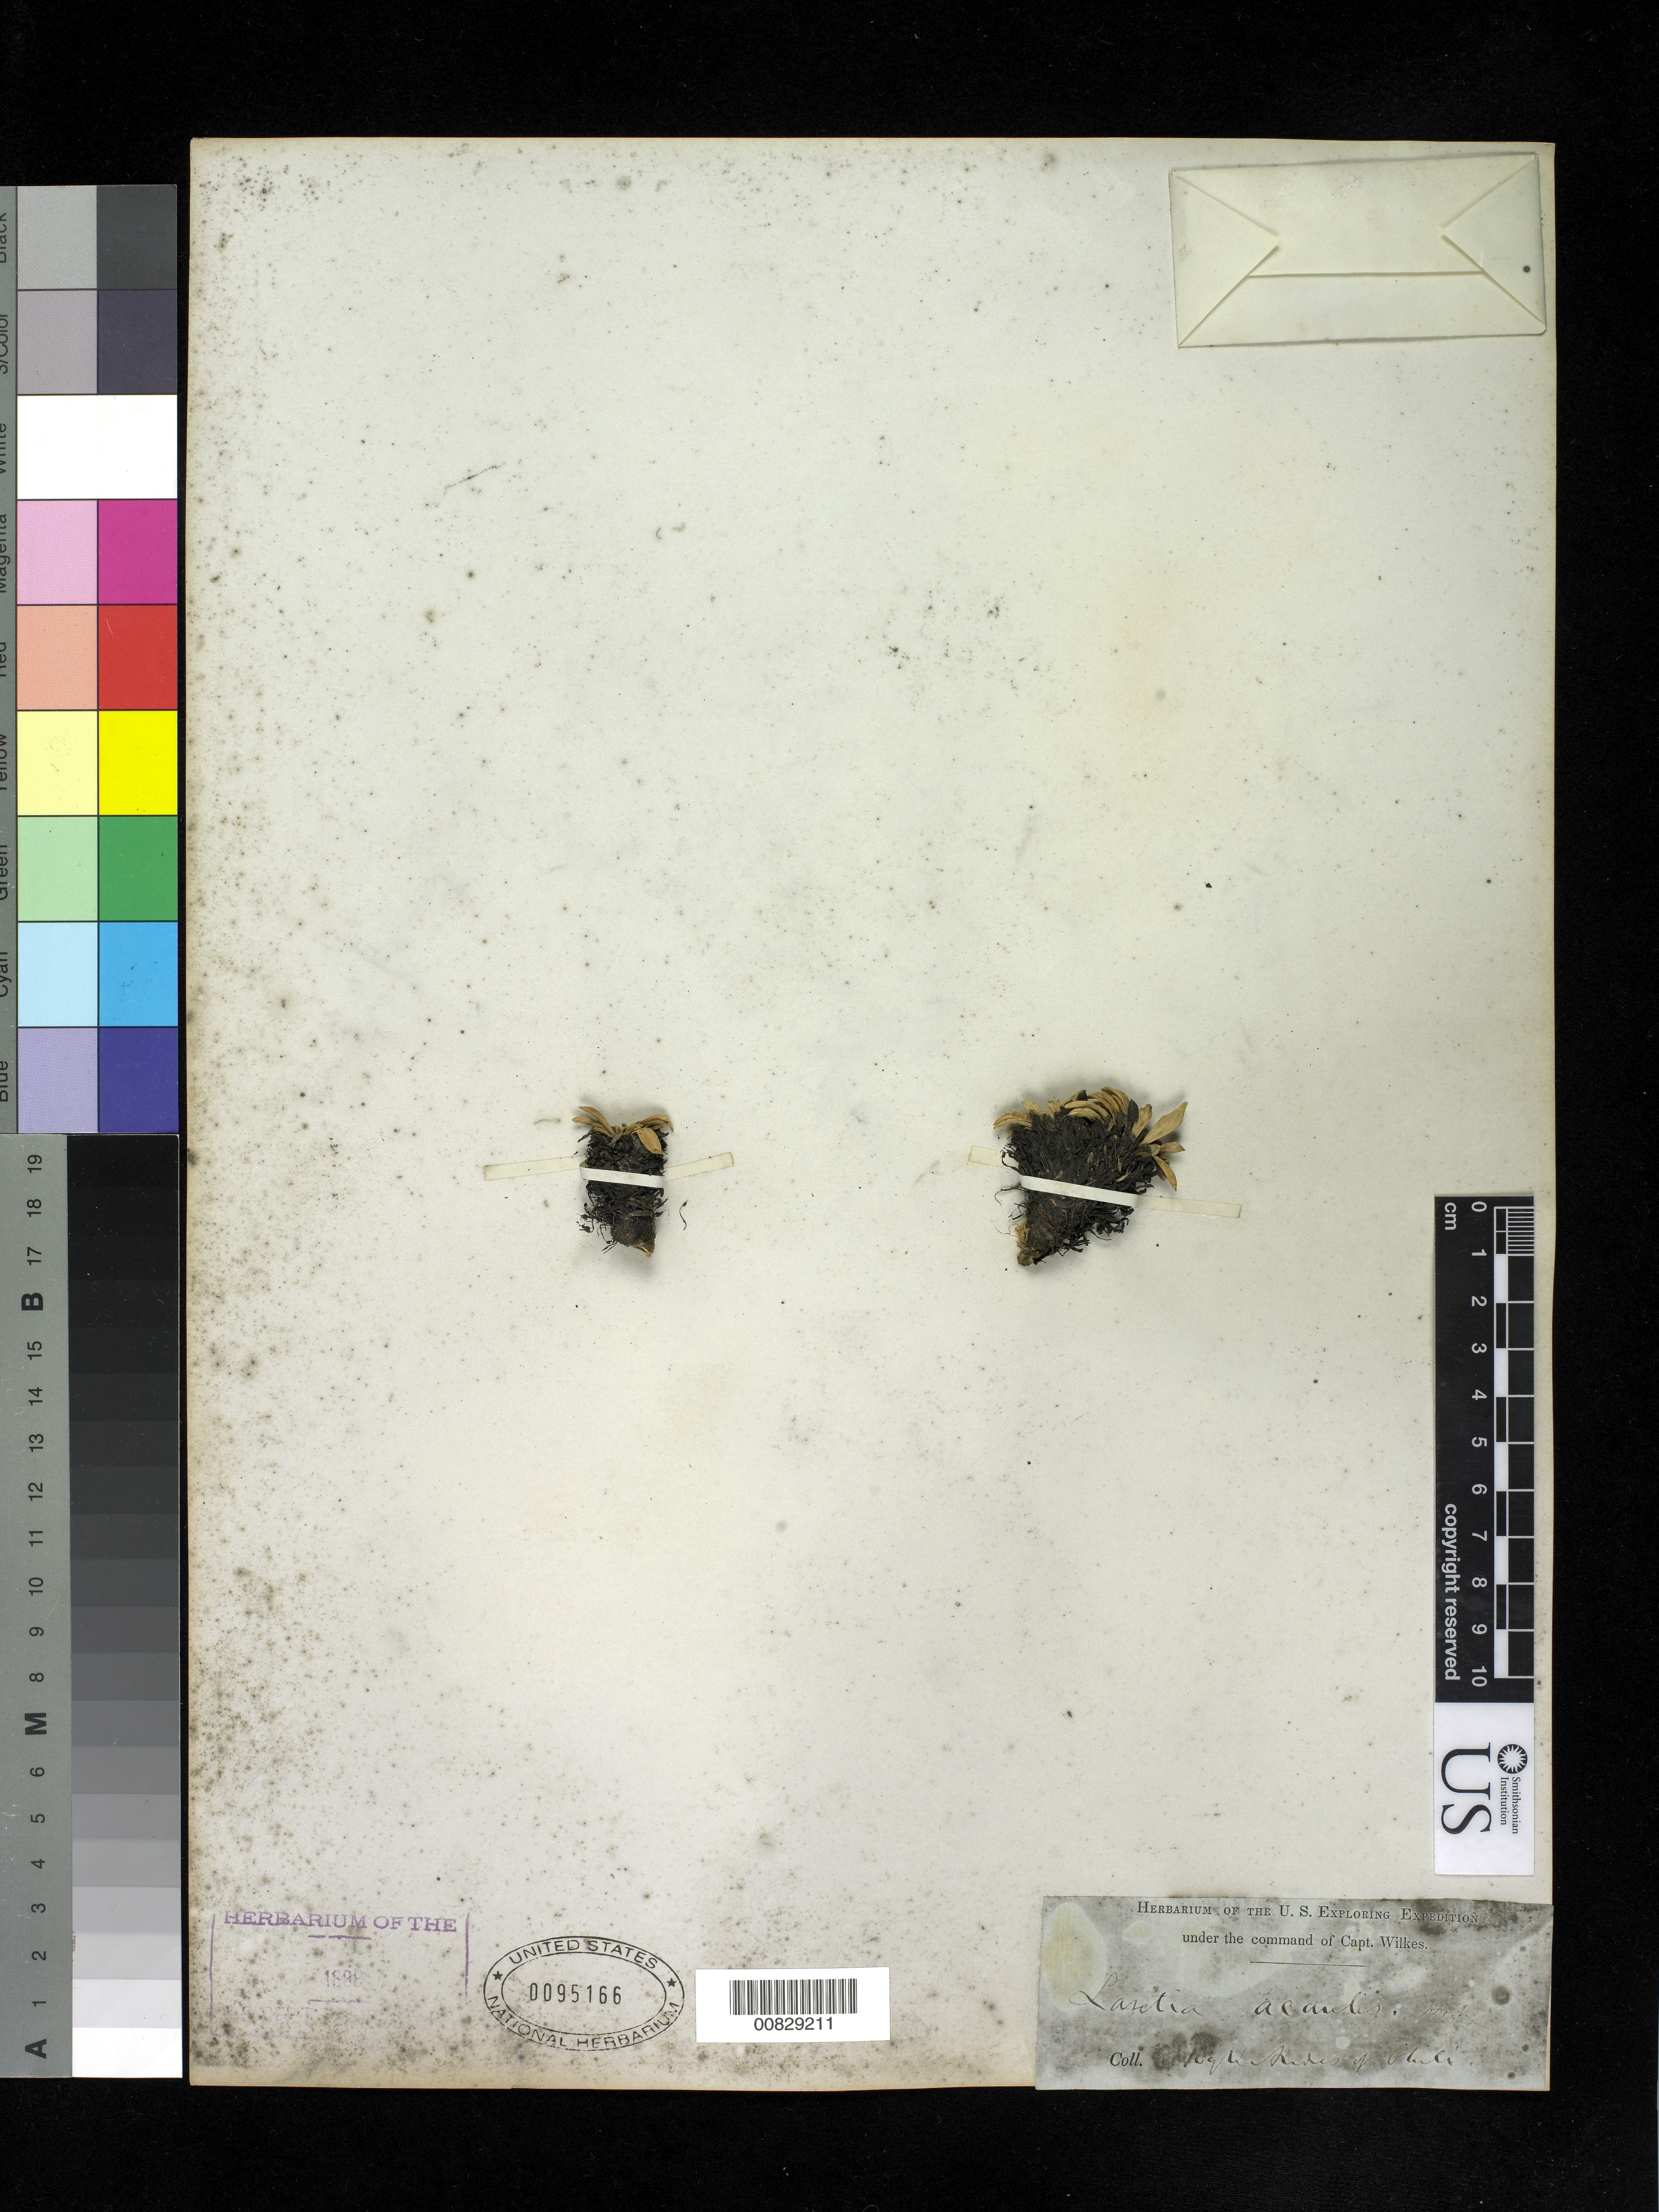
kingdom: Plantae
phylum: Tracheophyta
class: Magnoliopsida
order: Apiales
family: Apiaceae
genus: Laretia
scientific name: Laretia acaulis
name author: (Cav.) Gillies & Hook.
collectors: Wilkes Explor. Exped.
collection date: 1838/1842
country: Chile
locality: Andes of Chile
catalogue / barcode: US 95166